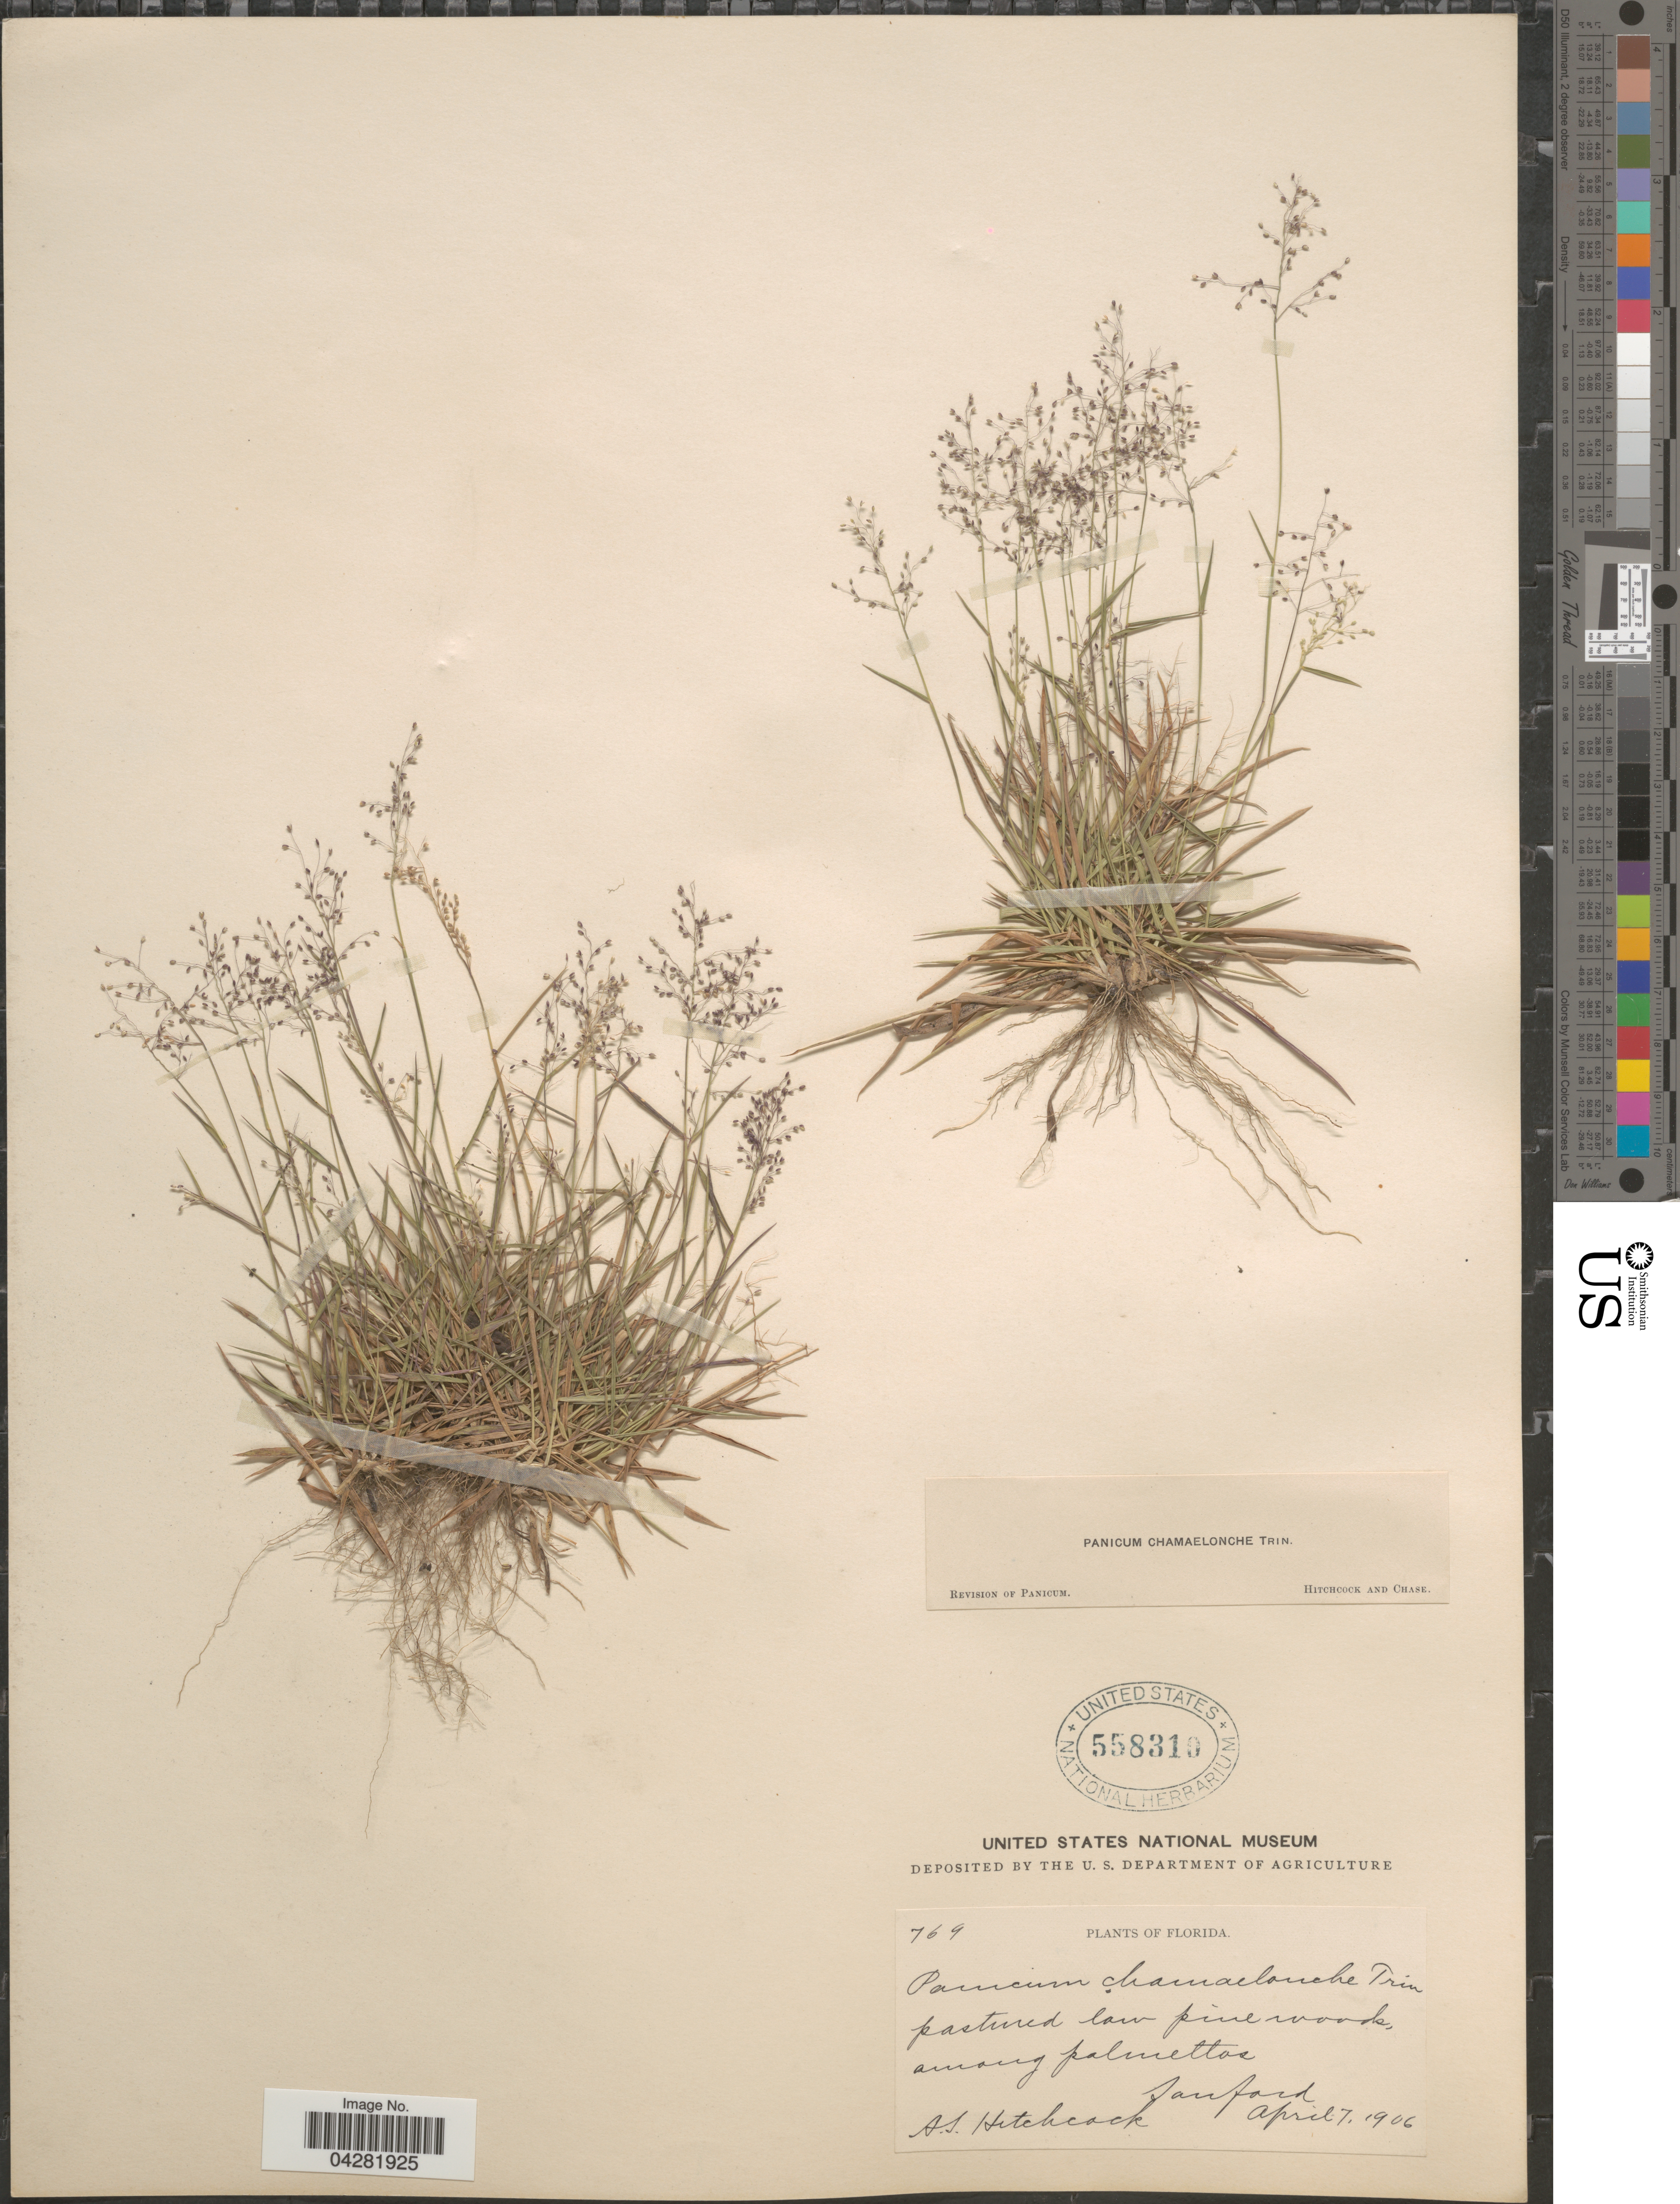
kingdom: Plantae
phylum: Tracheophyta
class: Liliopsida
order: Poales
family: Poaceae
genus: Dichanthelium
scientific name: Dichanthelium ensifolium var. ensifolium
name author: (Baldwin ex Elliot) Gould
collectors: A. S. Hitchcock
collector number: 769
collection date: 1906-04-07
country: United States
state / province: Florida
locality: Sanford.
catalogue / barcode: US 558310